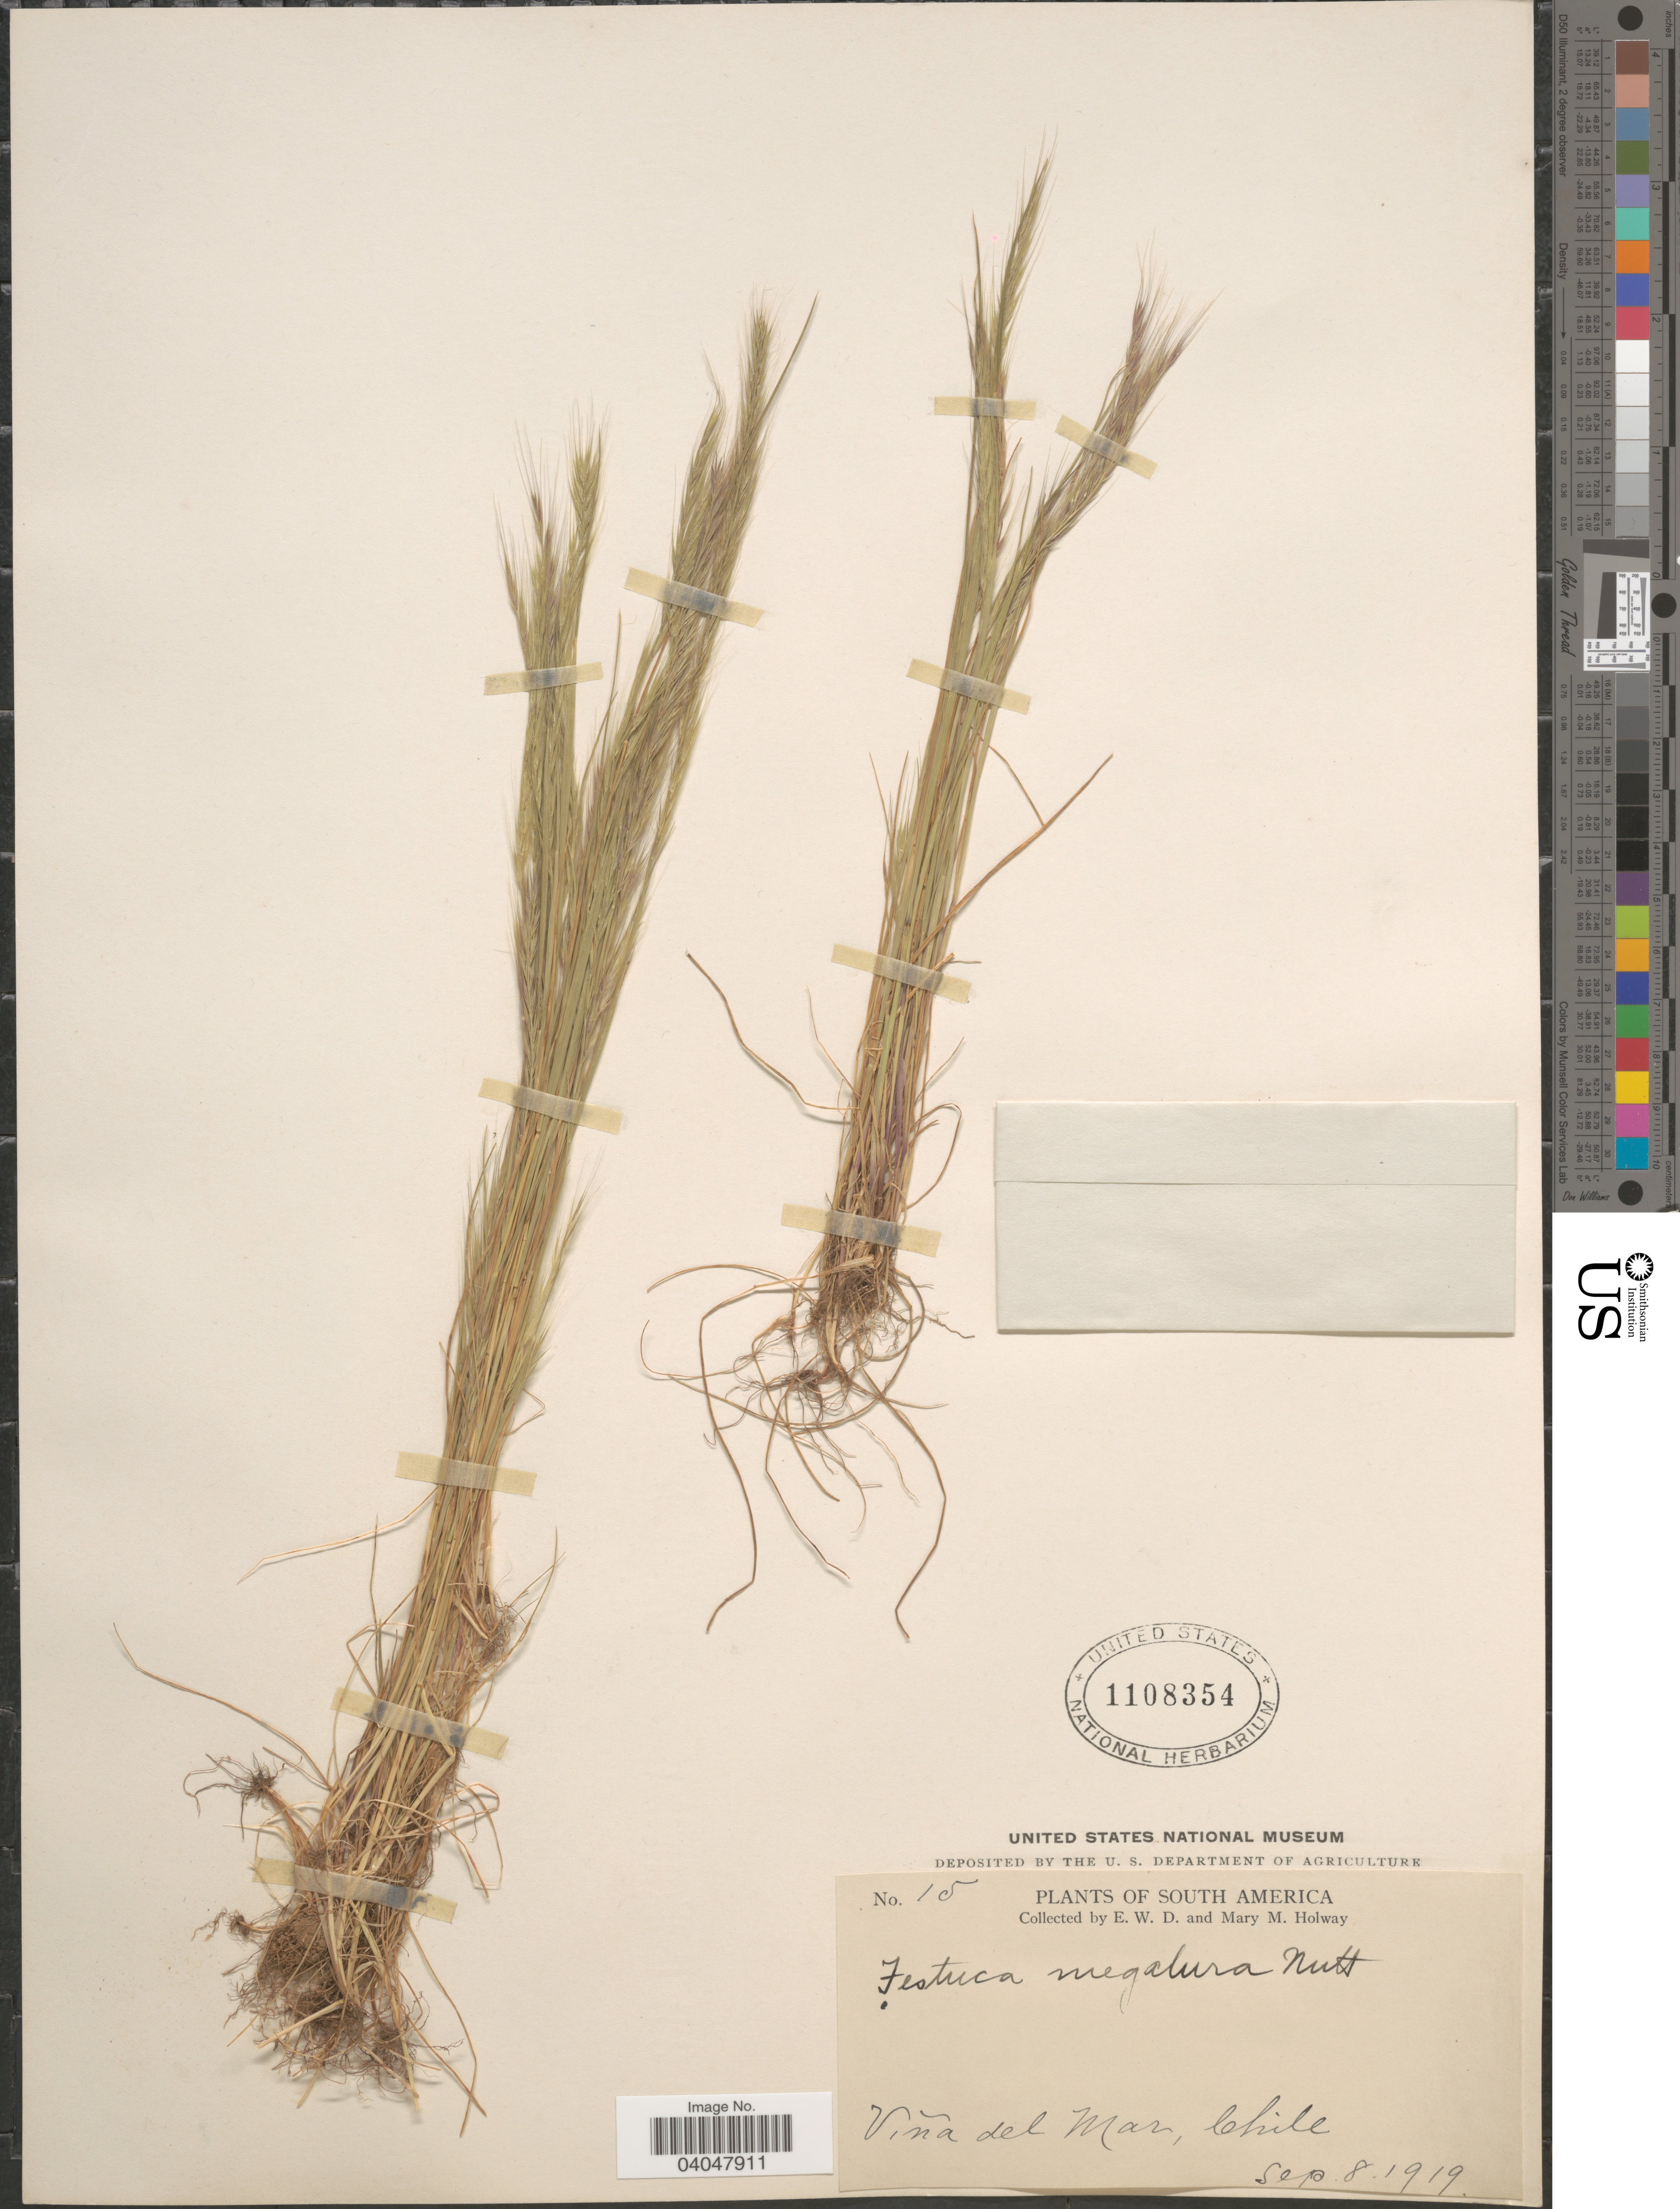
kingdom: Plantae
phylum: Tracheophyta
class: Liliopsida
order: Poales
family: Poaceae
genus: Festuca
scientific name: Festuca megalura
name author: Nutt.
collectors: E. W. D. Holway & M. M. Holway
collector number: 15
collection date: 1919-09-08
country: Chile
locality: Viña del Mar.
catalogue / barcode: US 1108354